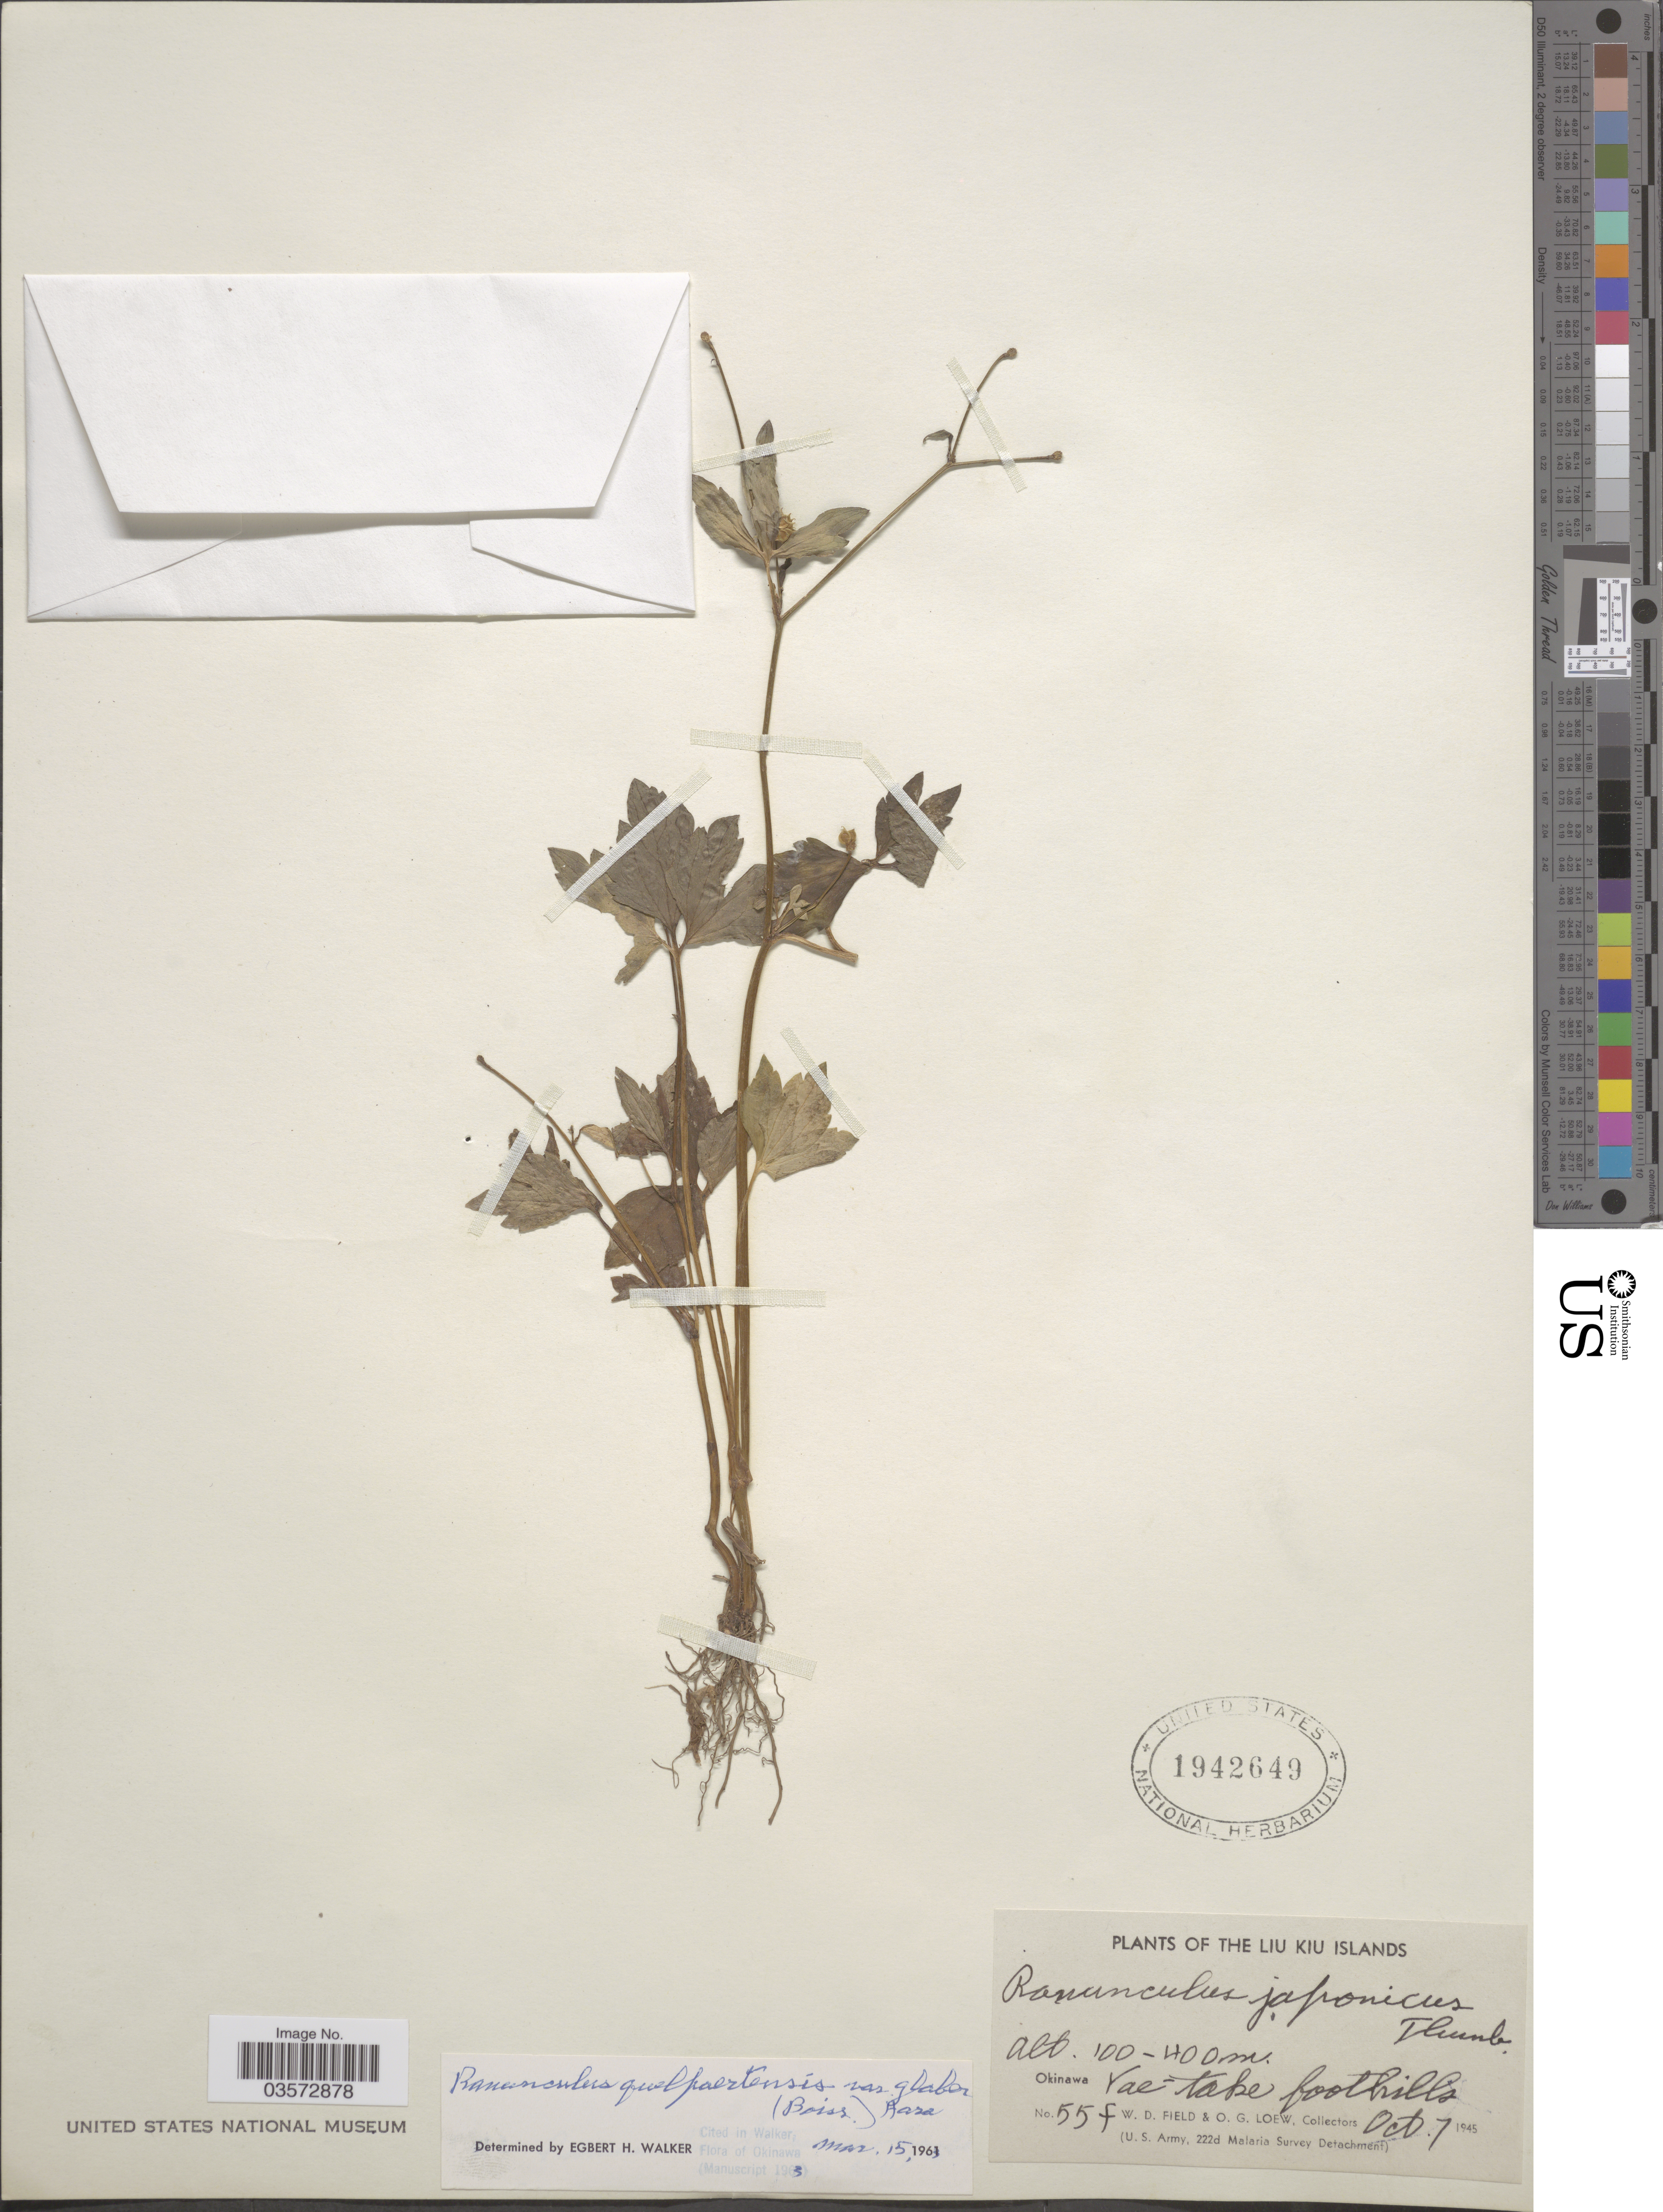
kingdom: Plantae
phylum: Tracheophyta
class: Magnoliopsida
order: Ranunculales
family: Ranunculaceae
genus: Ranunculus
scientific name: Ranunculus quelpaertensis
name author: Nakai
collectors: W. D. Field & O. G. Loew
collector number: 55f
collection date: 1945-10-07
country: Japan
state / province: Okinawa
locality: Liu Kiu Islands. Yae-take foothills.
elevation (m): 100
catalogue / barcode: US 1942649